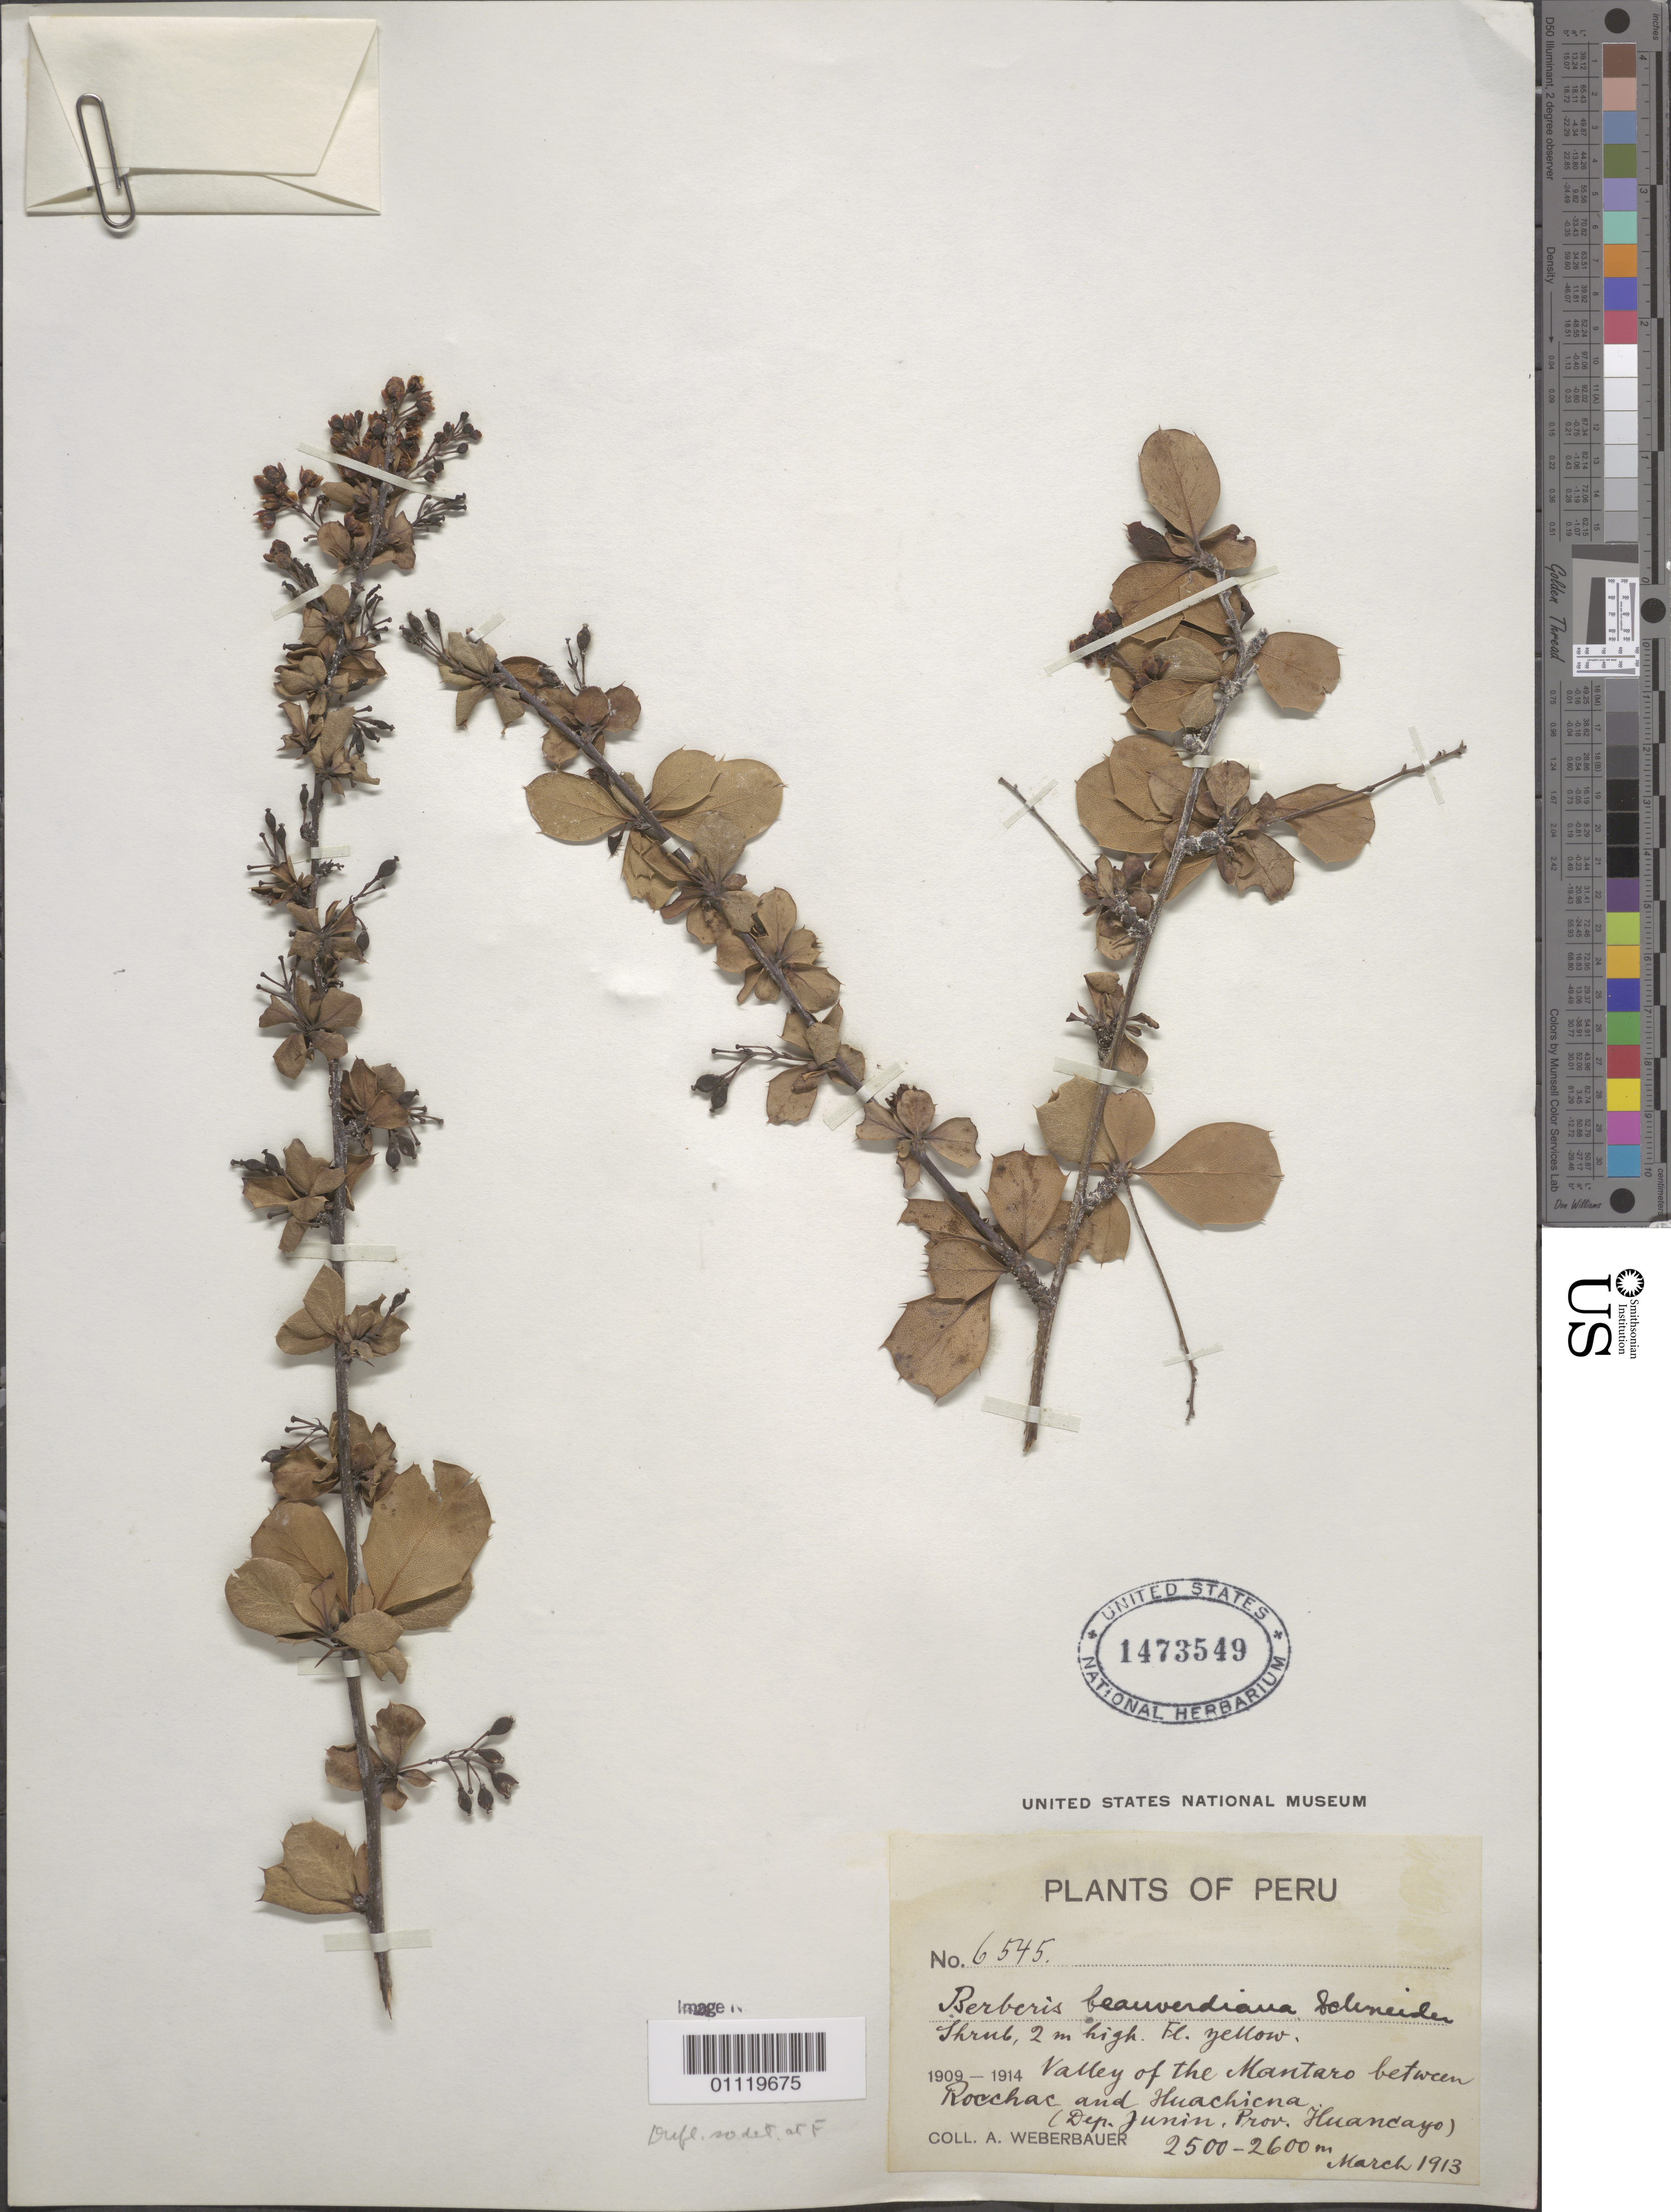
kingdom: Plantae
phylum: Tracheophyta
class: Magnoliopsida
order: Ranunculales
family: Berberidaceae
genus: Berberis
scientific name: Berberis beauverdiana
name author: C.K. Schneid.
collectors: A. Weberbauer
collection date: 1913-03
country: Peru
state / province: Junín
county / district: Huancayo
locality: Valley of the Mantaro between Rocchac and Huachicna.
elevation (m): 2500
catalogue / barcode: US 1473549